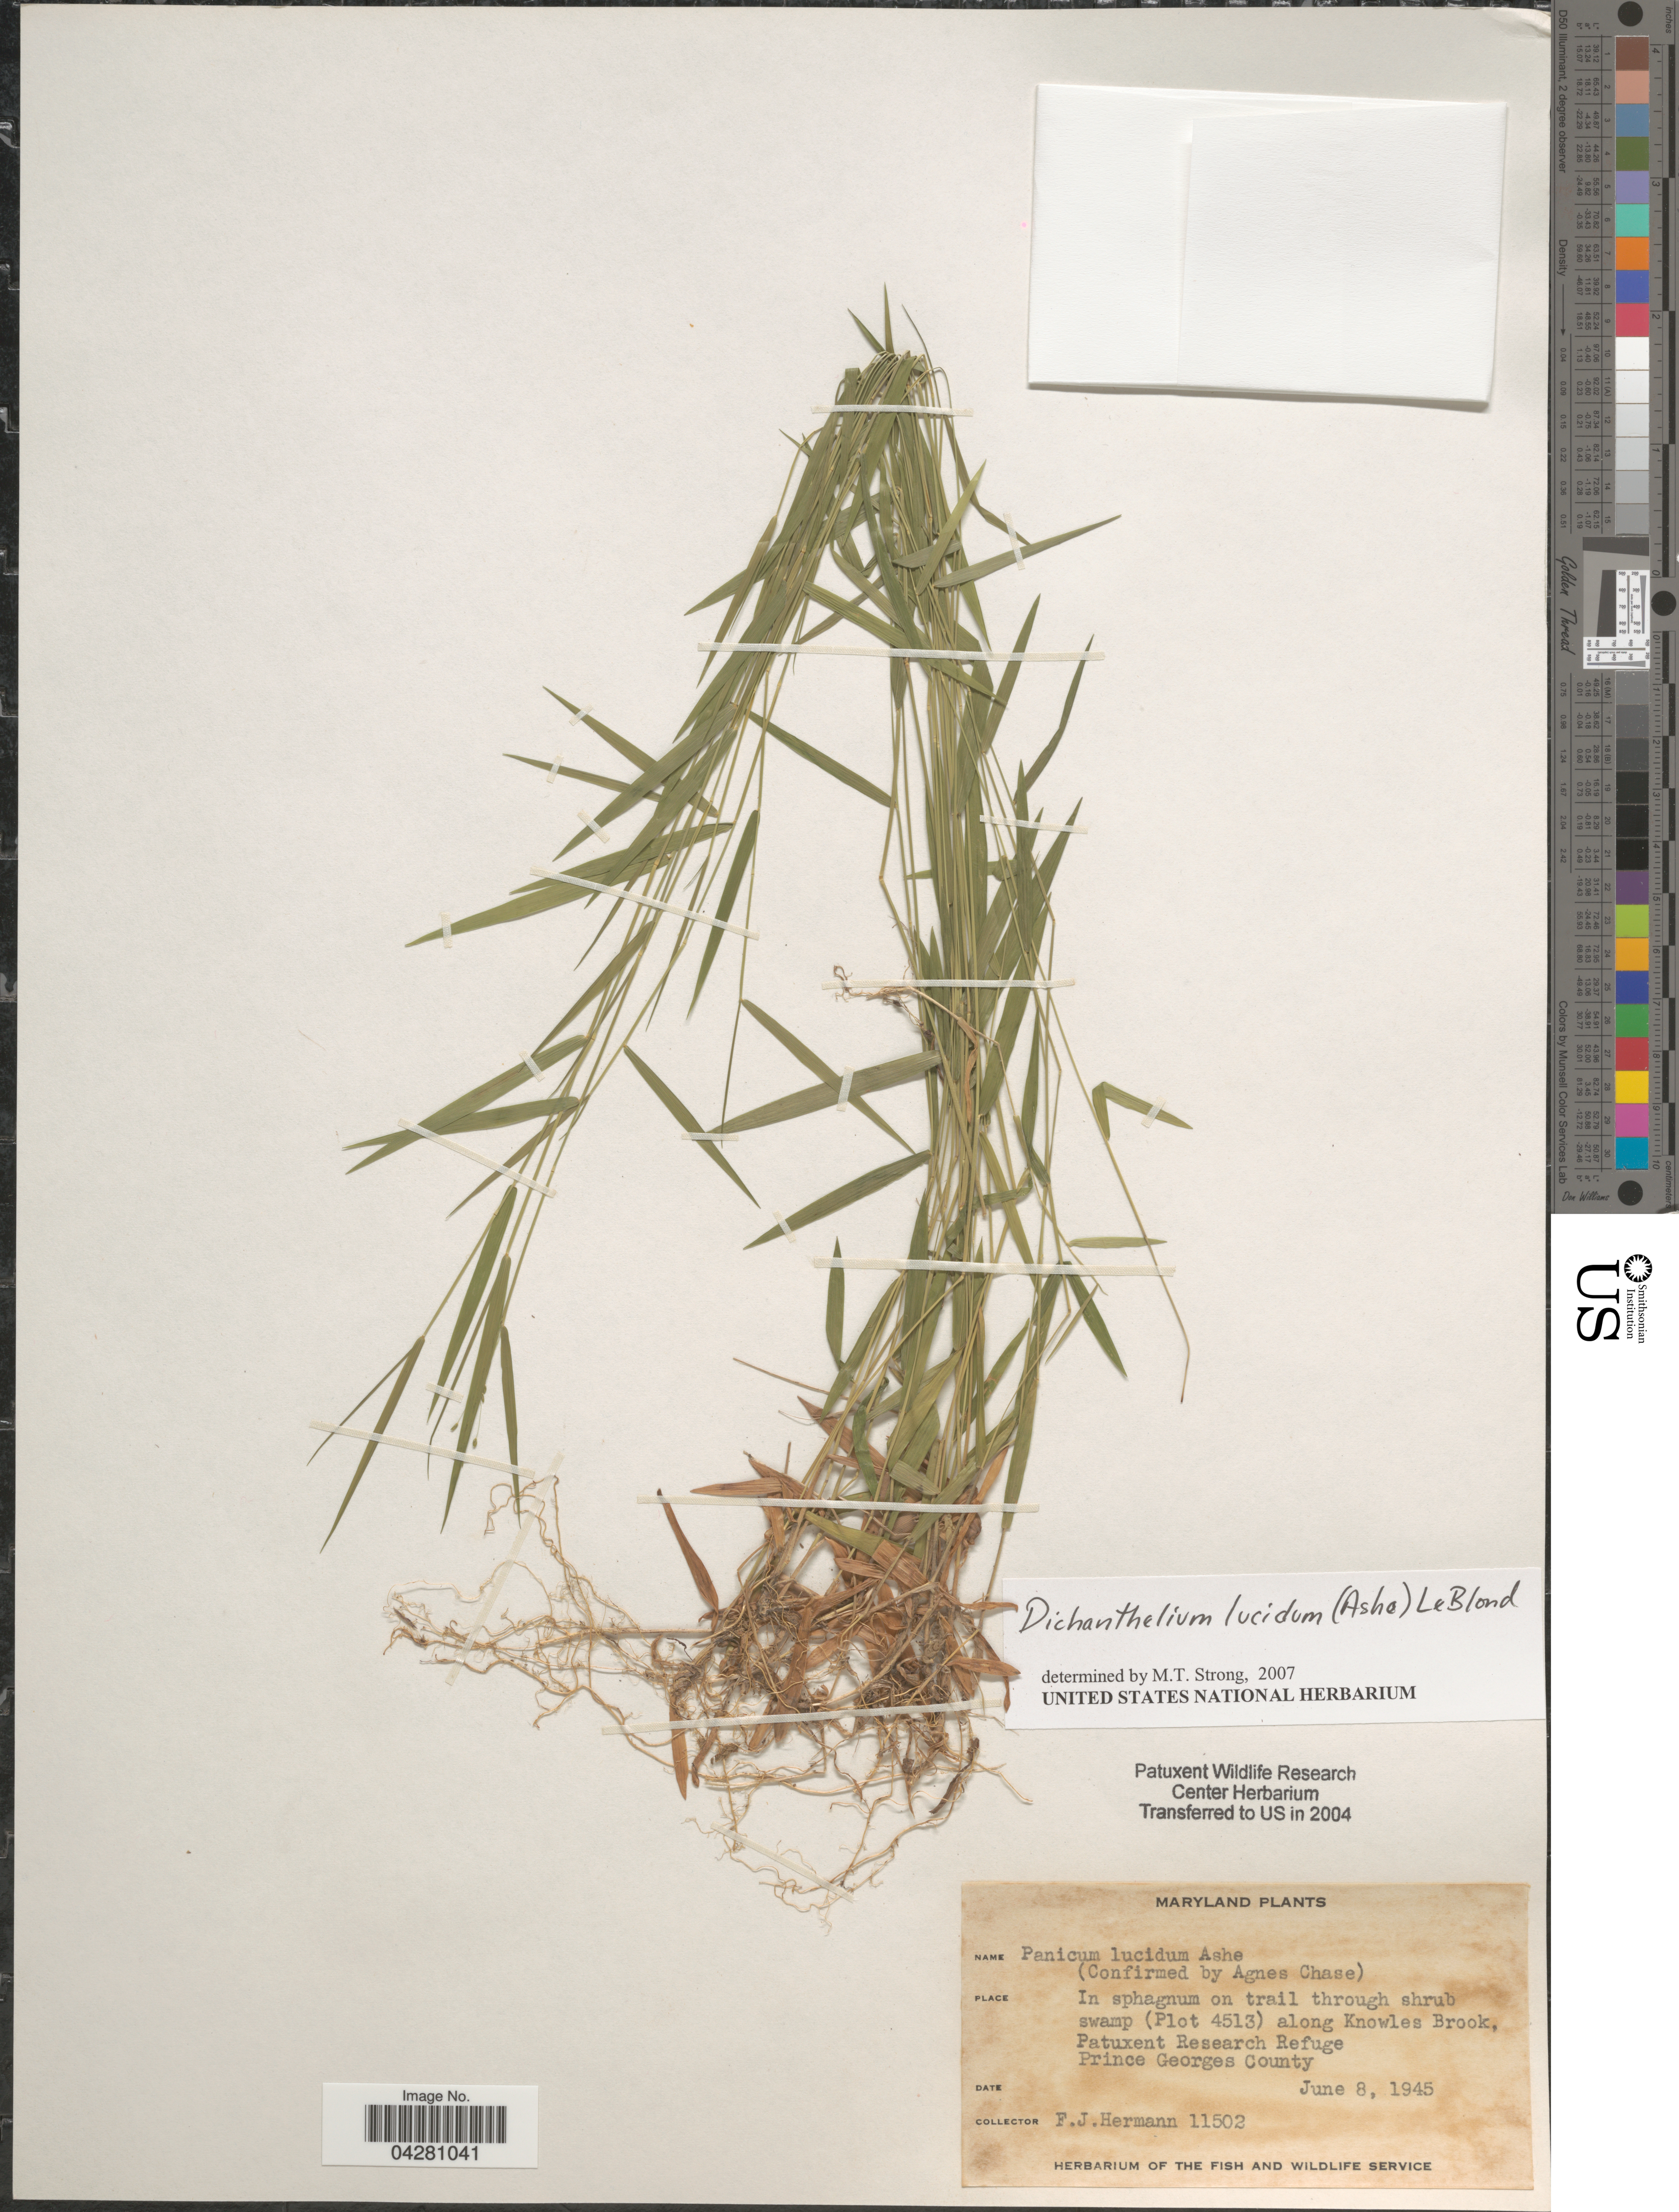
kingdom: Plantae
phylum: Tracheophyta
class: Liliopsida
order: Poales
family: Poaceae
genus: Dichanthelium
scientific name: Dichanthelium dichotomum var. dichotomum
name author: (L.) Gould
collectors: F. J. Hermann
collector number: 11502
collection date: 1945-06-08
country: United States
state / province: Maryland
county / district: Prince George's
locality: In sphagnum on trail through shrub swamp (Plot 4513) along Knowles Brook, Patuxent Research Refuge. Prince Georges County.